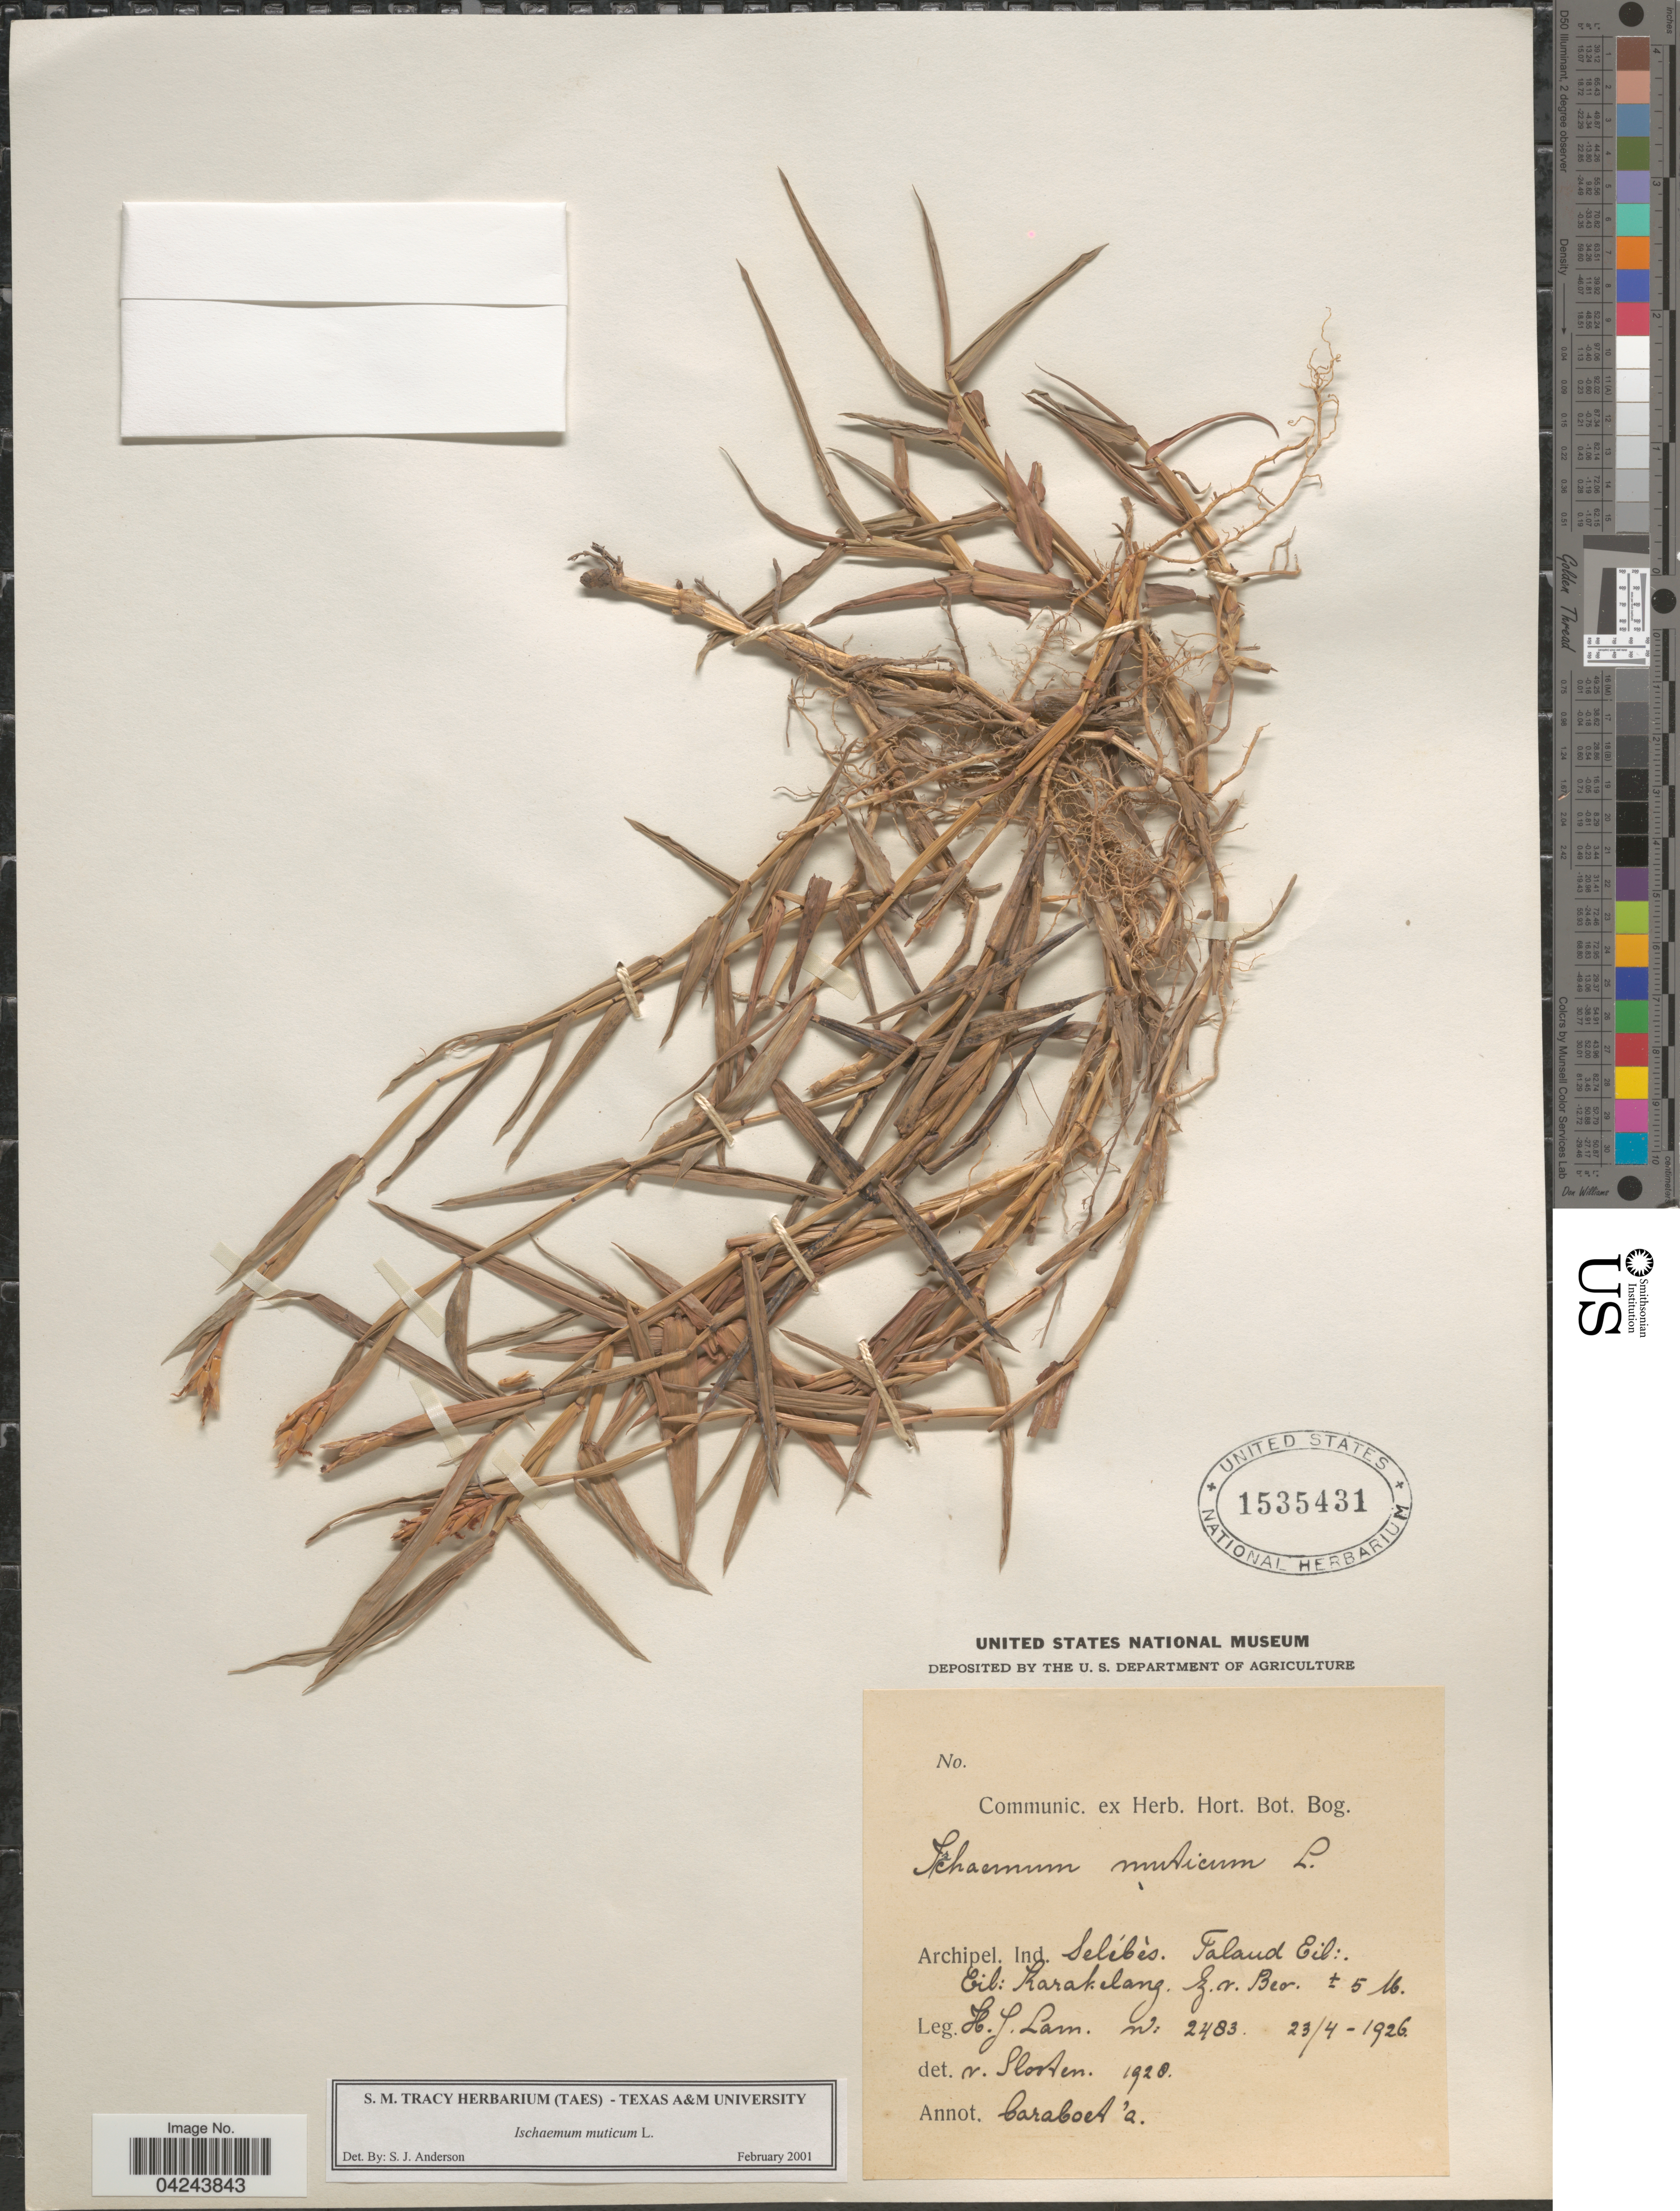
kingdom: Plantae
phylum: Tracheophyta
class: Liliopsida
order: Poales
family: Poaceae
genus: Ischaemum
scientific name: Ischaemum muticum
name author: L.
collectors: H. J. Lam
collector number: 2483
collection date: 1926-04-23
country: Indonesia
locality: Archipel. Ind. Selébés. Falaud Eil:. Eil: Karakelang z.v. Beor [interpreted].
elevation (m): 5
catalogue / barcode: US 1535431